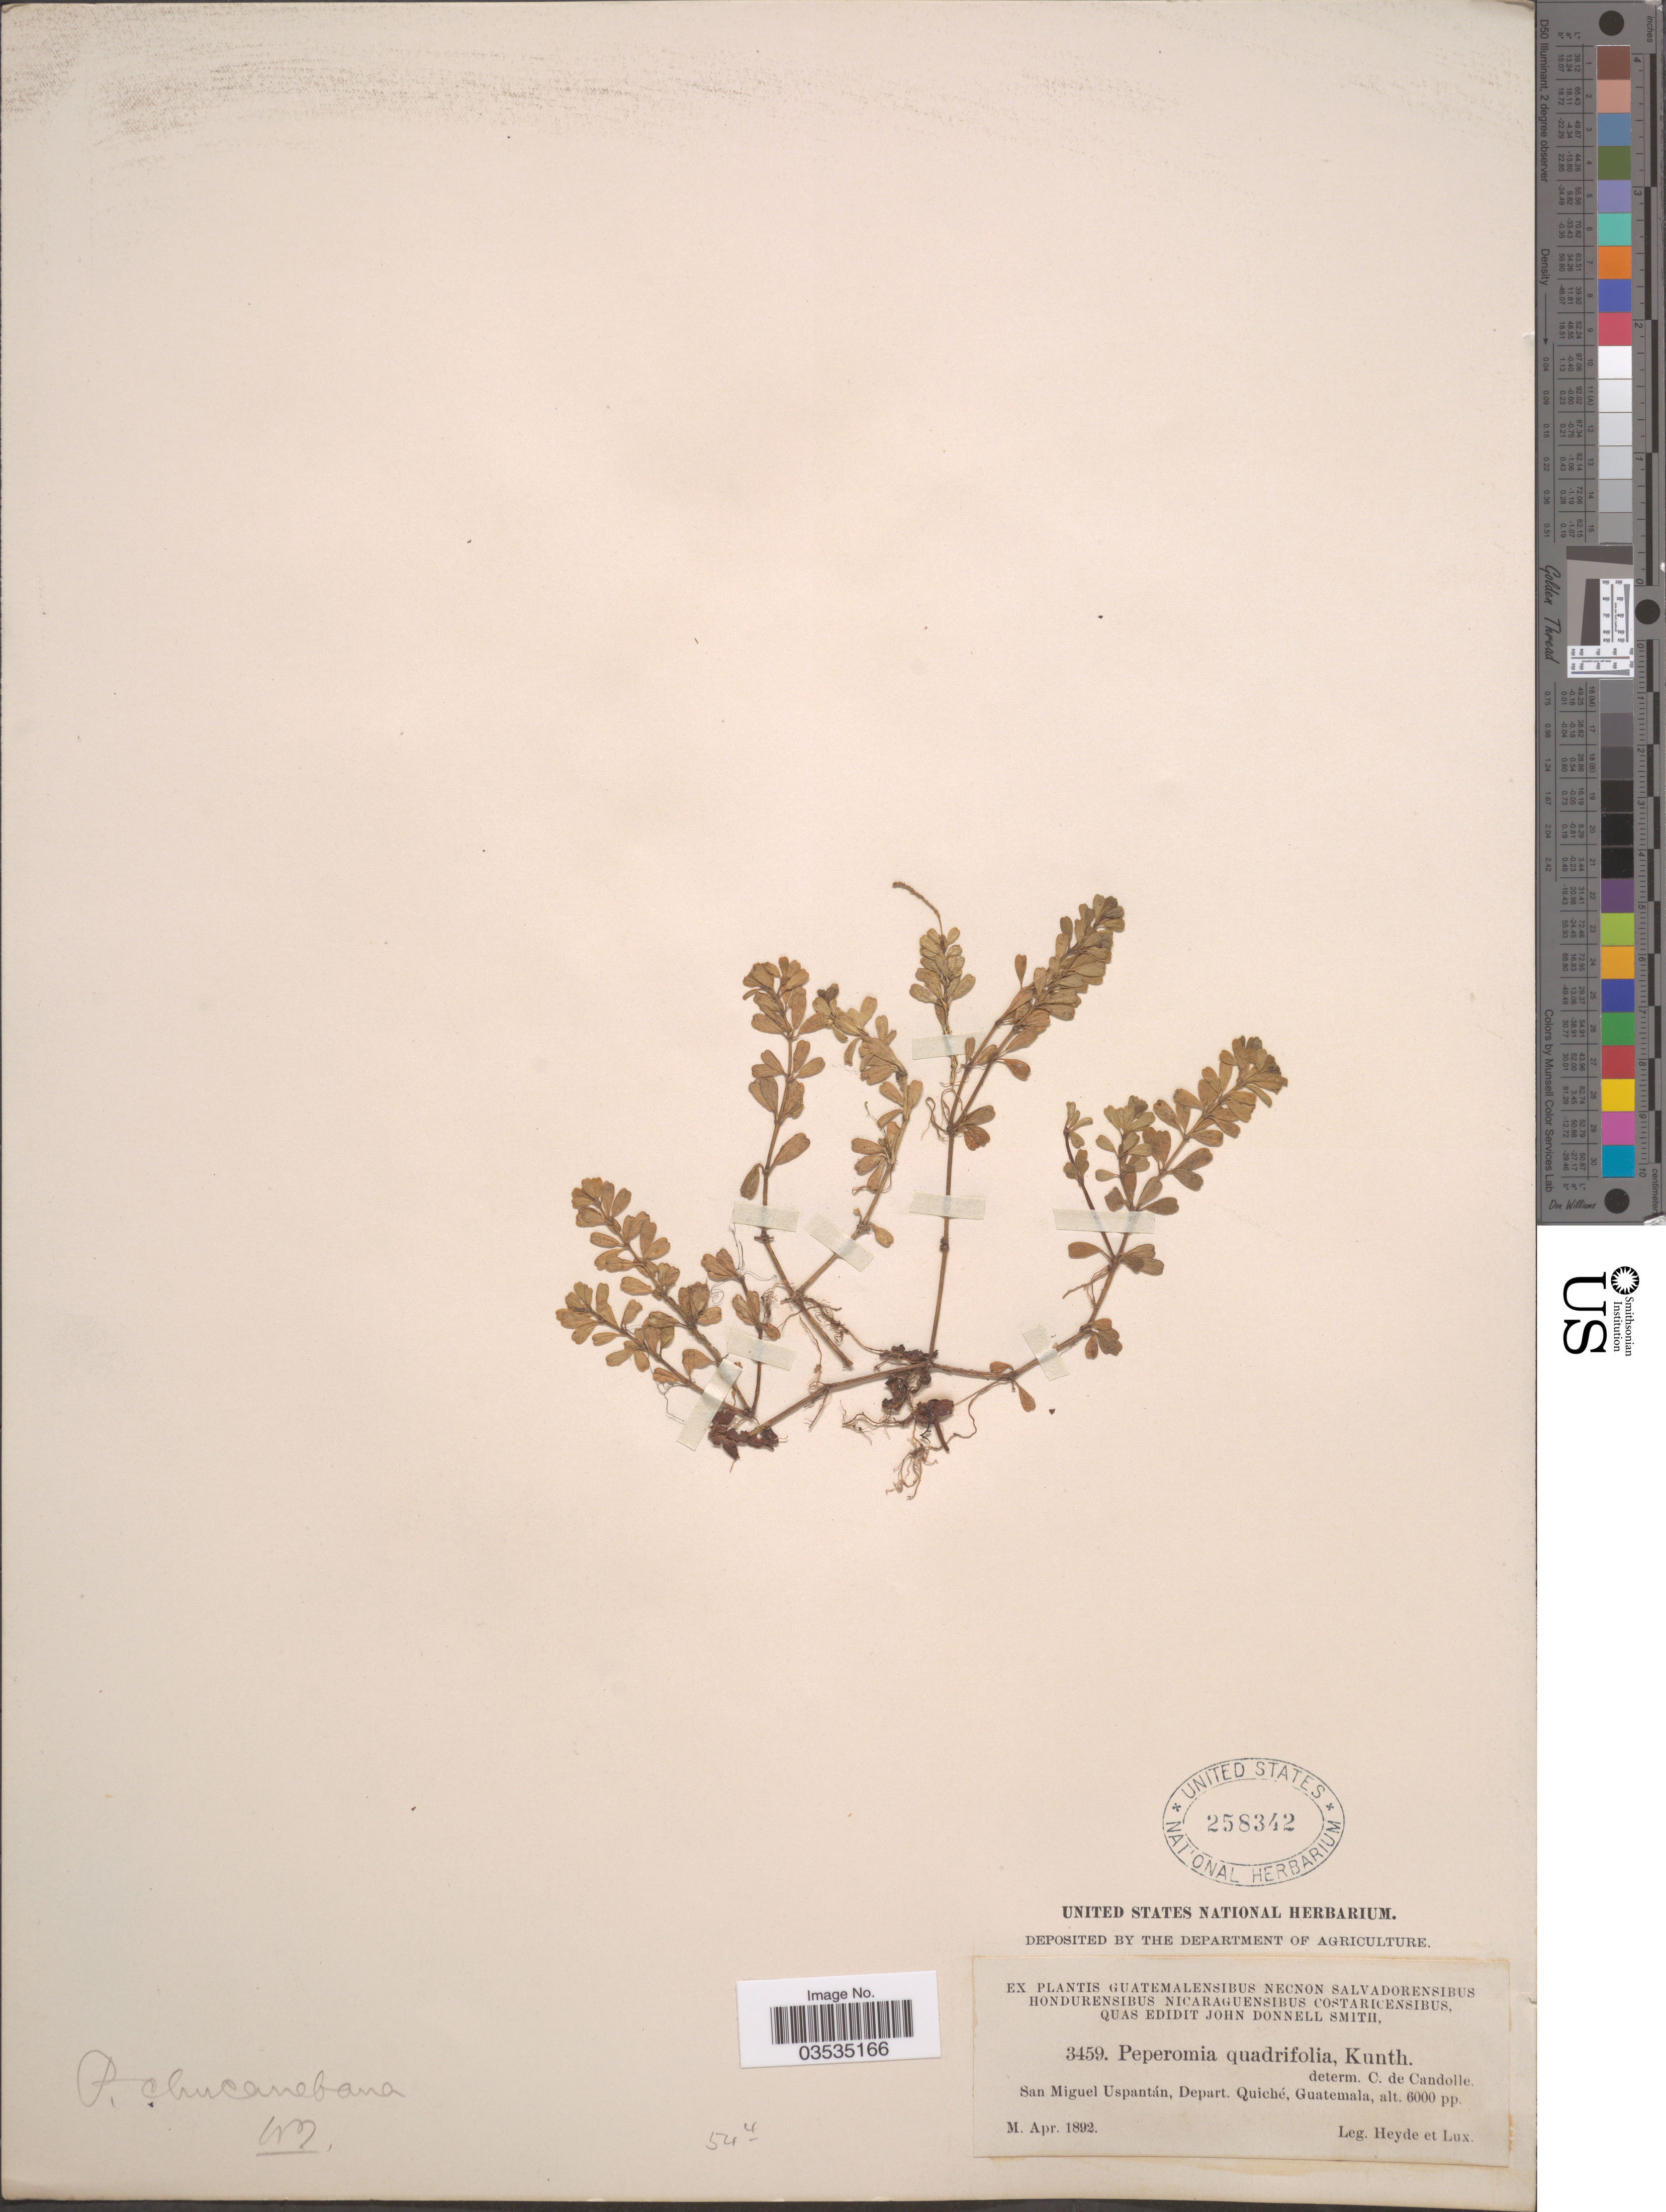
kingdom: Plantae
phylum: Tracheophyta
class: Magnoliopsida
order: Piperales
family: Piperaceae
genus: Peperomia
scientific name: Peperomia chucanebana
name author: Trel.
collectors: Heyde & Lux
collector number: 3459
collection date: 1892-04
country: Guatemala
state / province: El Quiche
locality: San Miguel Uspantán, Depart. Quiché.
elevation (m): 1829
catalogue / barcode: US 258342